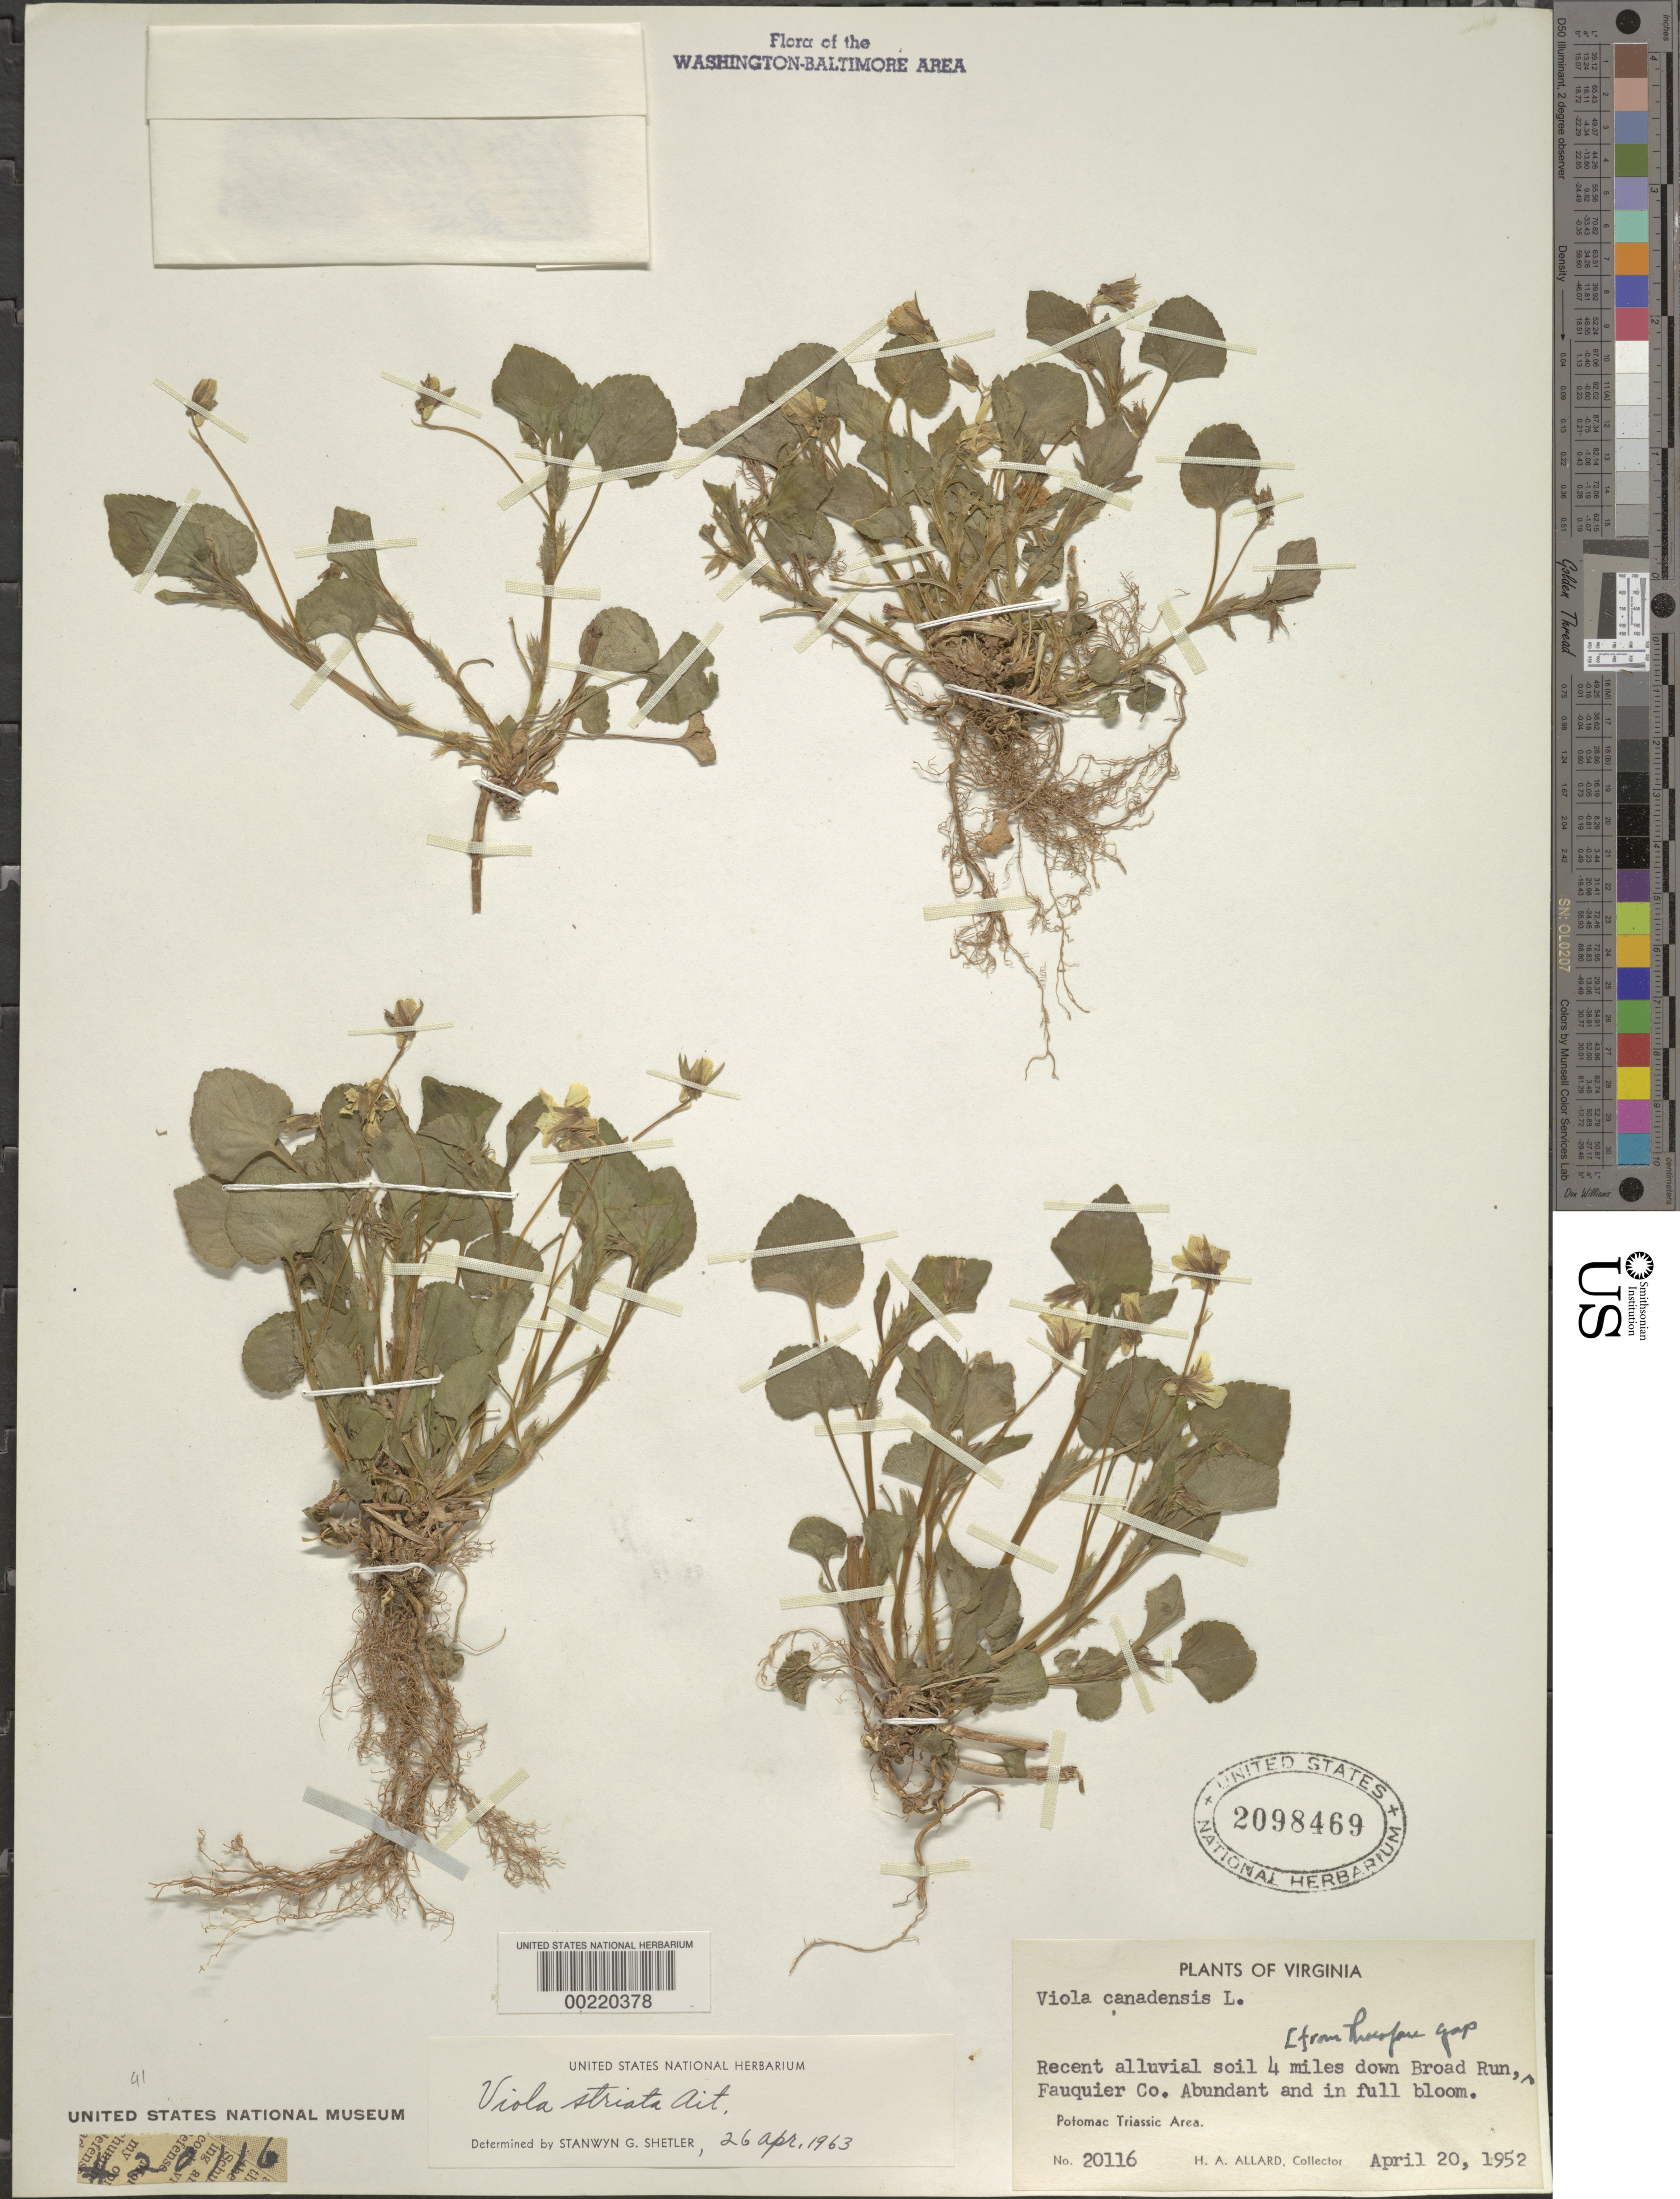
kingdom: Plantae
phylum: Tracheophyta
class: Magnoliopsida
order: Malpighiales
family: Violaceae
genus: Viola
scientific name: Viola striata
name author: Aiton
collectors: H. A. Allard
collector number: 20116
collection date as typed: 20 Apr 1952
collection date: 1952-04-20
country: United States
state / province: Virginia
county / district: Fauquier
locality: Downstream from Thorofare Gap on Broad Run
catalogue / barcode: US 2098469